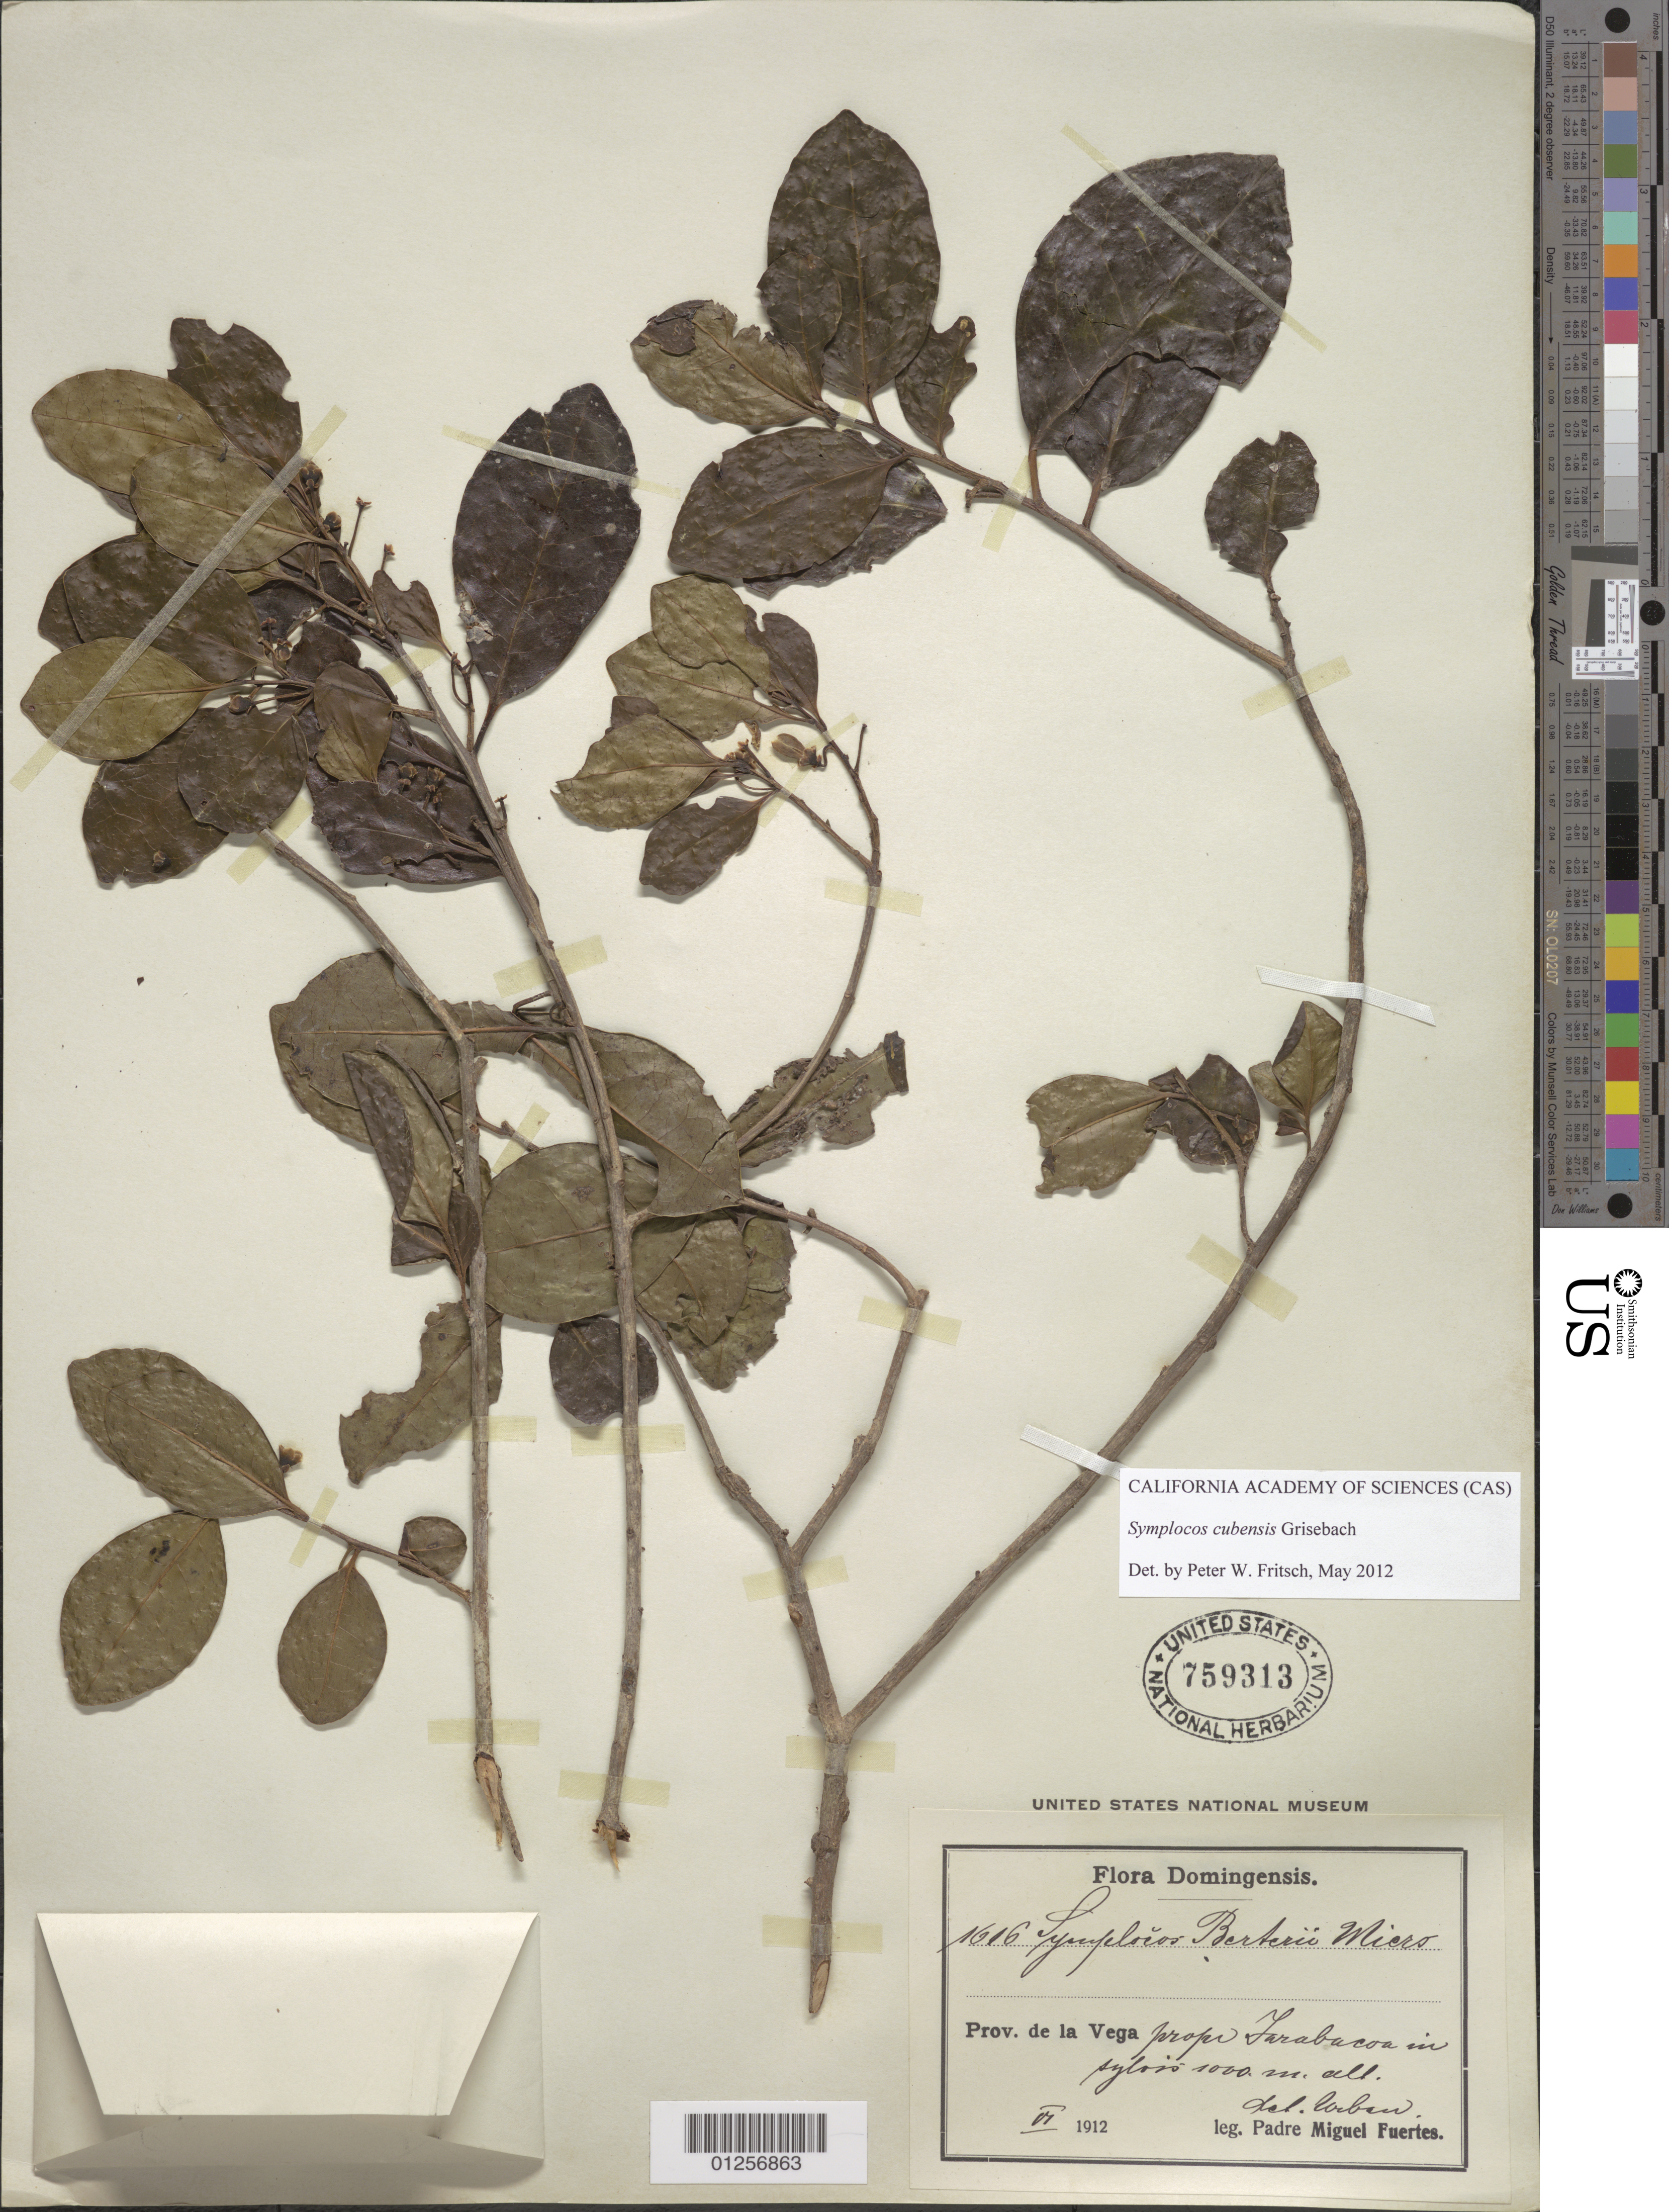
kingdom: Plantae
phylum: Tracheophyta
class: Magnoliopsida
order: Ericales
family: Symplocaceae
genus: Symplocos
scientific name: Symplocos cubensis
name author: Griseb.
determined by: Fritsch, Peter W.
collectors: M. D. Fuertes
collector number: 1616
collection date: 1912-06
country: Dominican Republic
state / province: La Vega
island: Hispaniola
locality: Tarabacoa.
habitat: In sylvis.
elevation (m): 1000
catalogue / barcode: US 759313